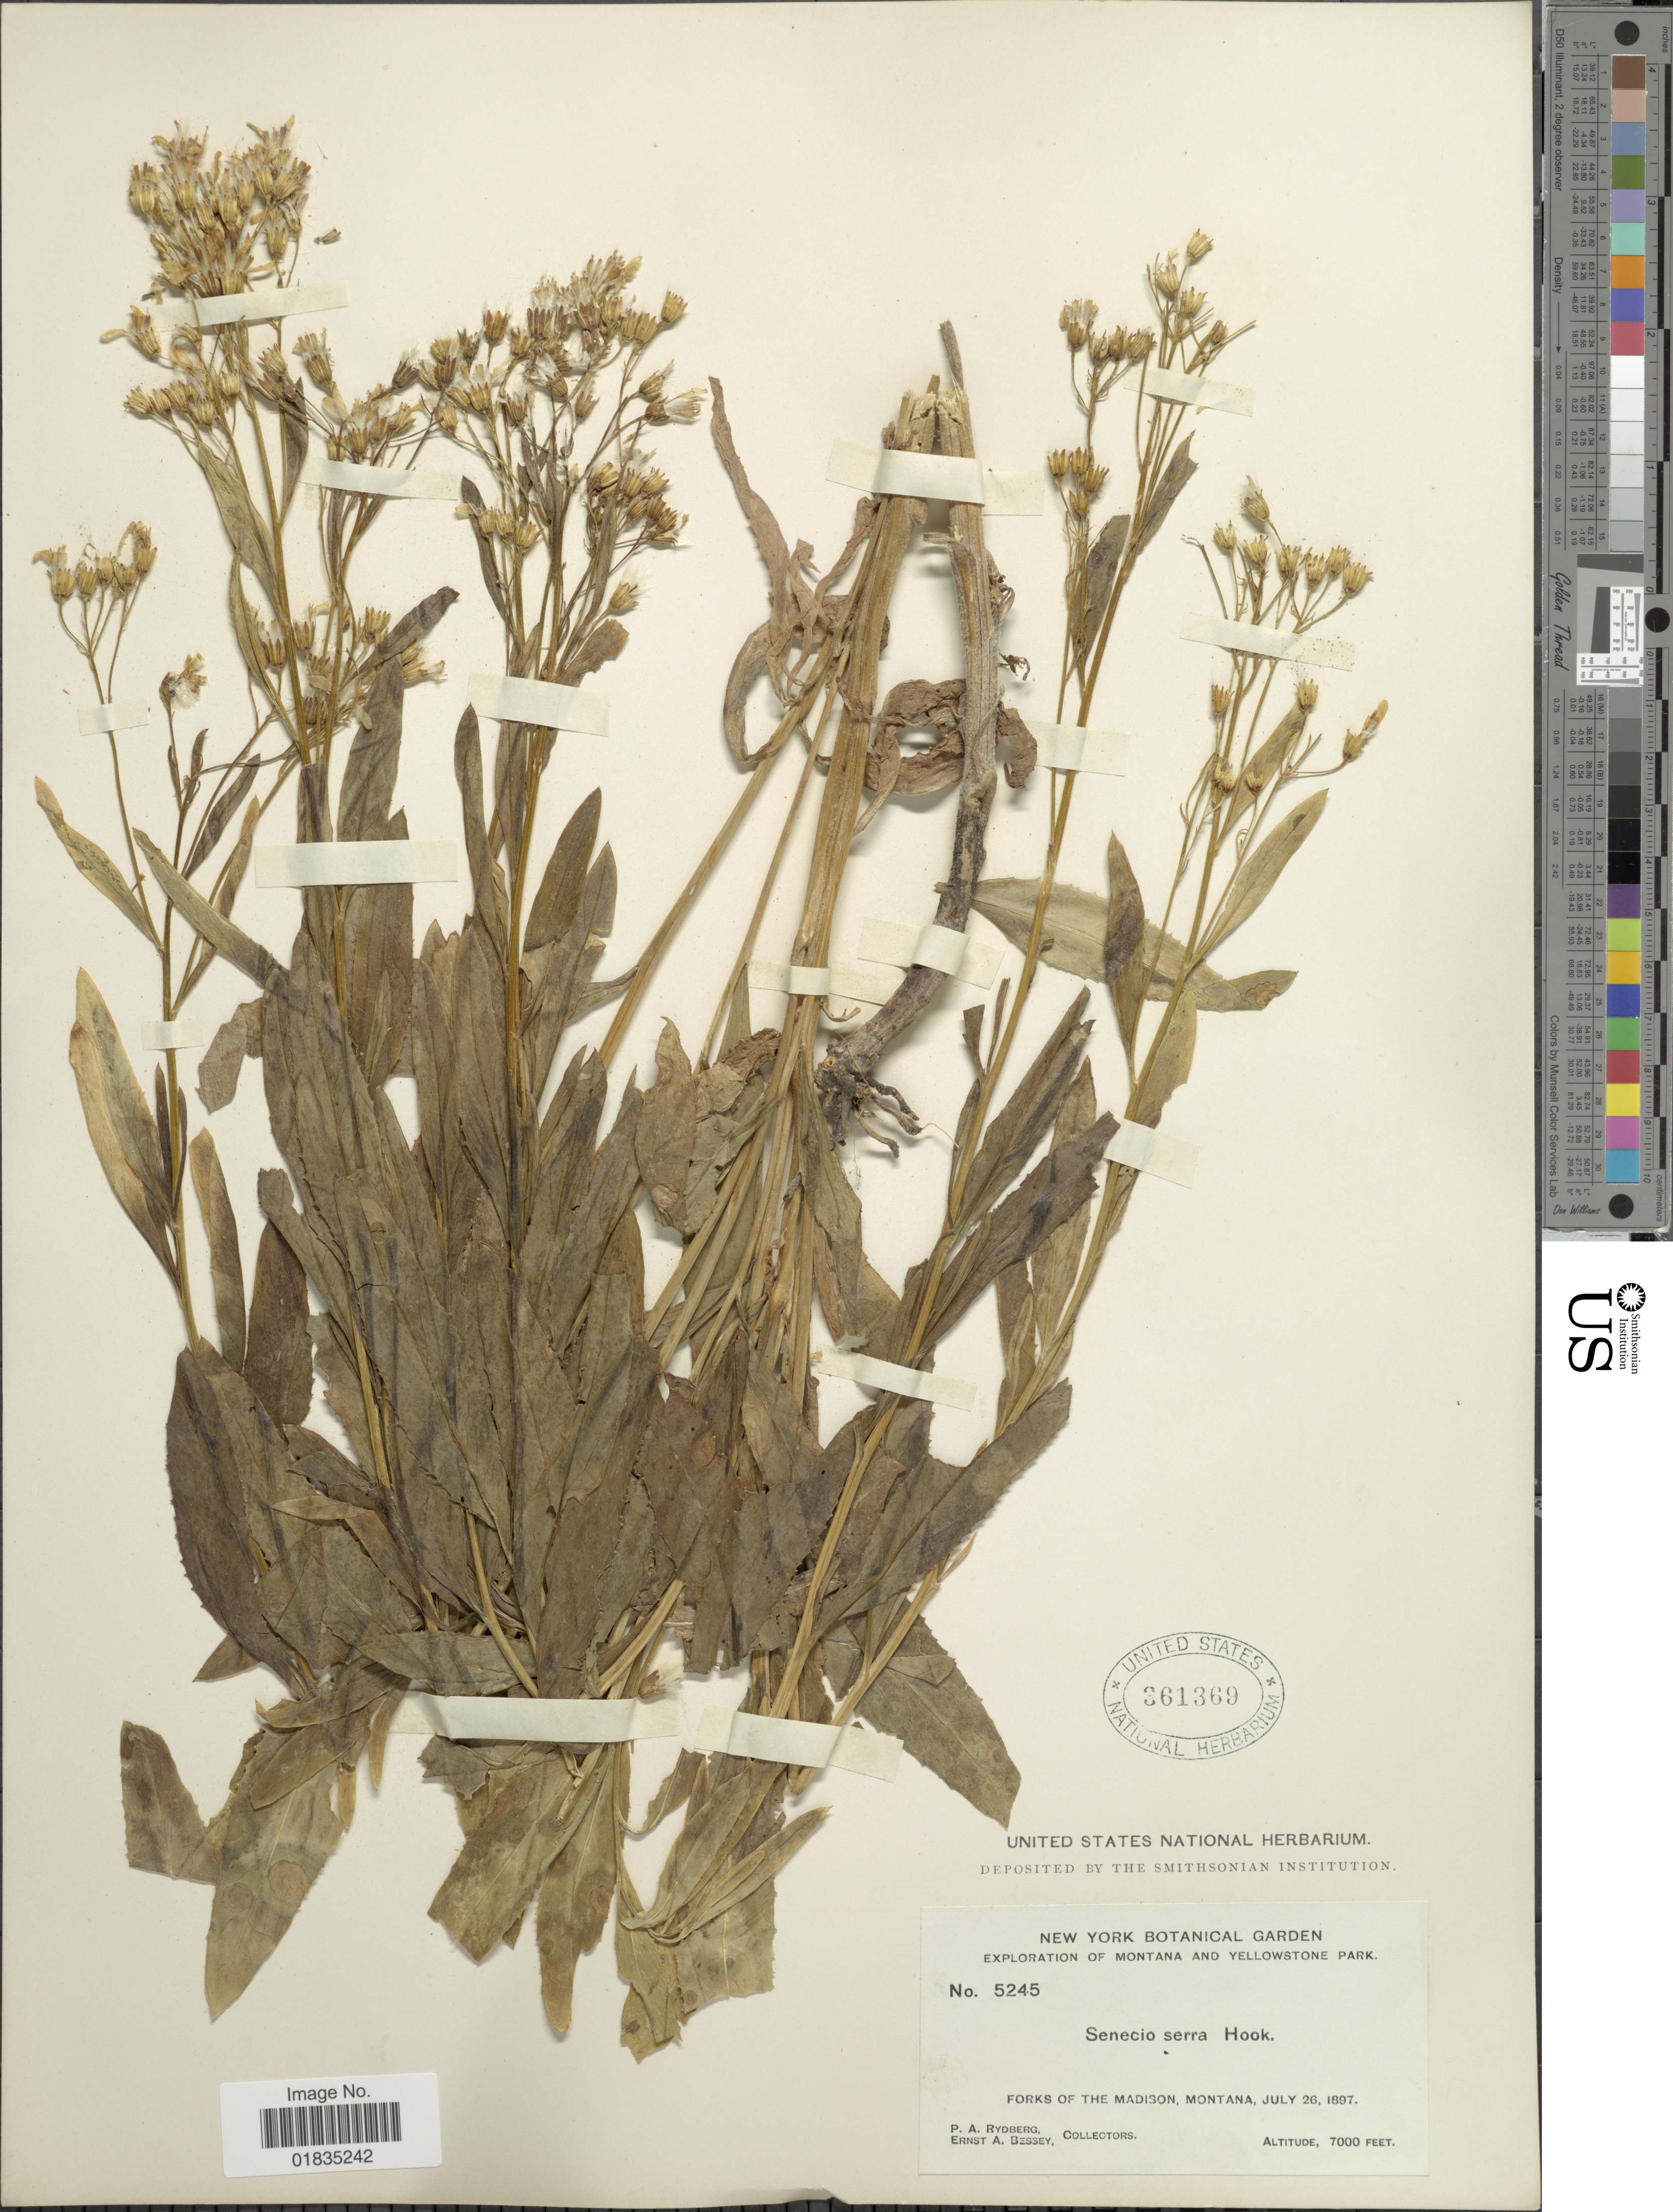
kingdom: Plantae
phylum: Tracheophyta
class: Magnoliopsida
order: Asterales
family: Asteraceae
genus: Senecio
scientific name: Senecio serra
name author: Hook.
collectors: P. A. Rydberg & E. A. Bessey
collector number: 5245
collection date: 1897-07-26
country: United States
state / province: Montana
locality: Montana and Yellowstone Park, Forks of the Madison.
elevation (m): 2134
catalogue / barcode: US 361369